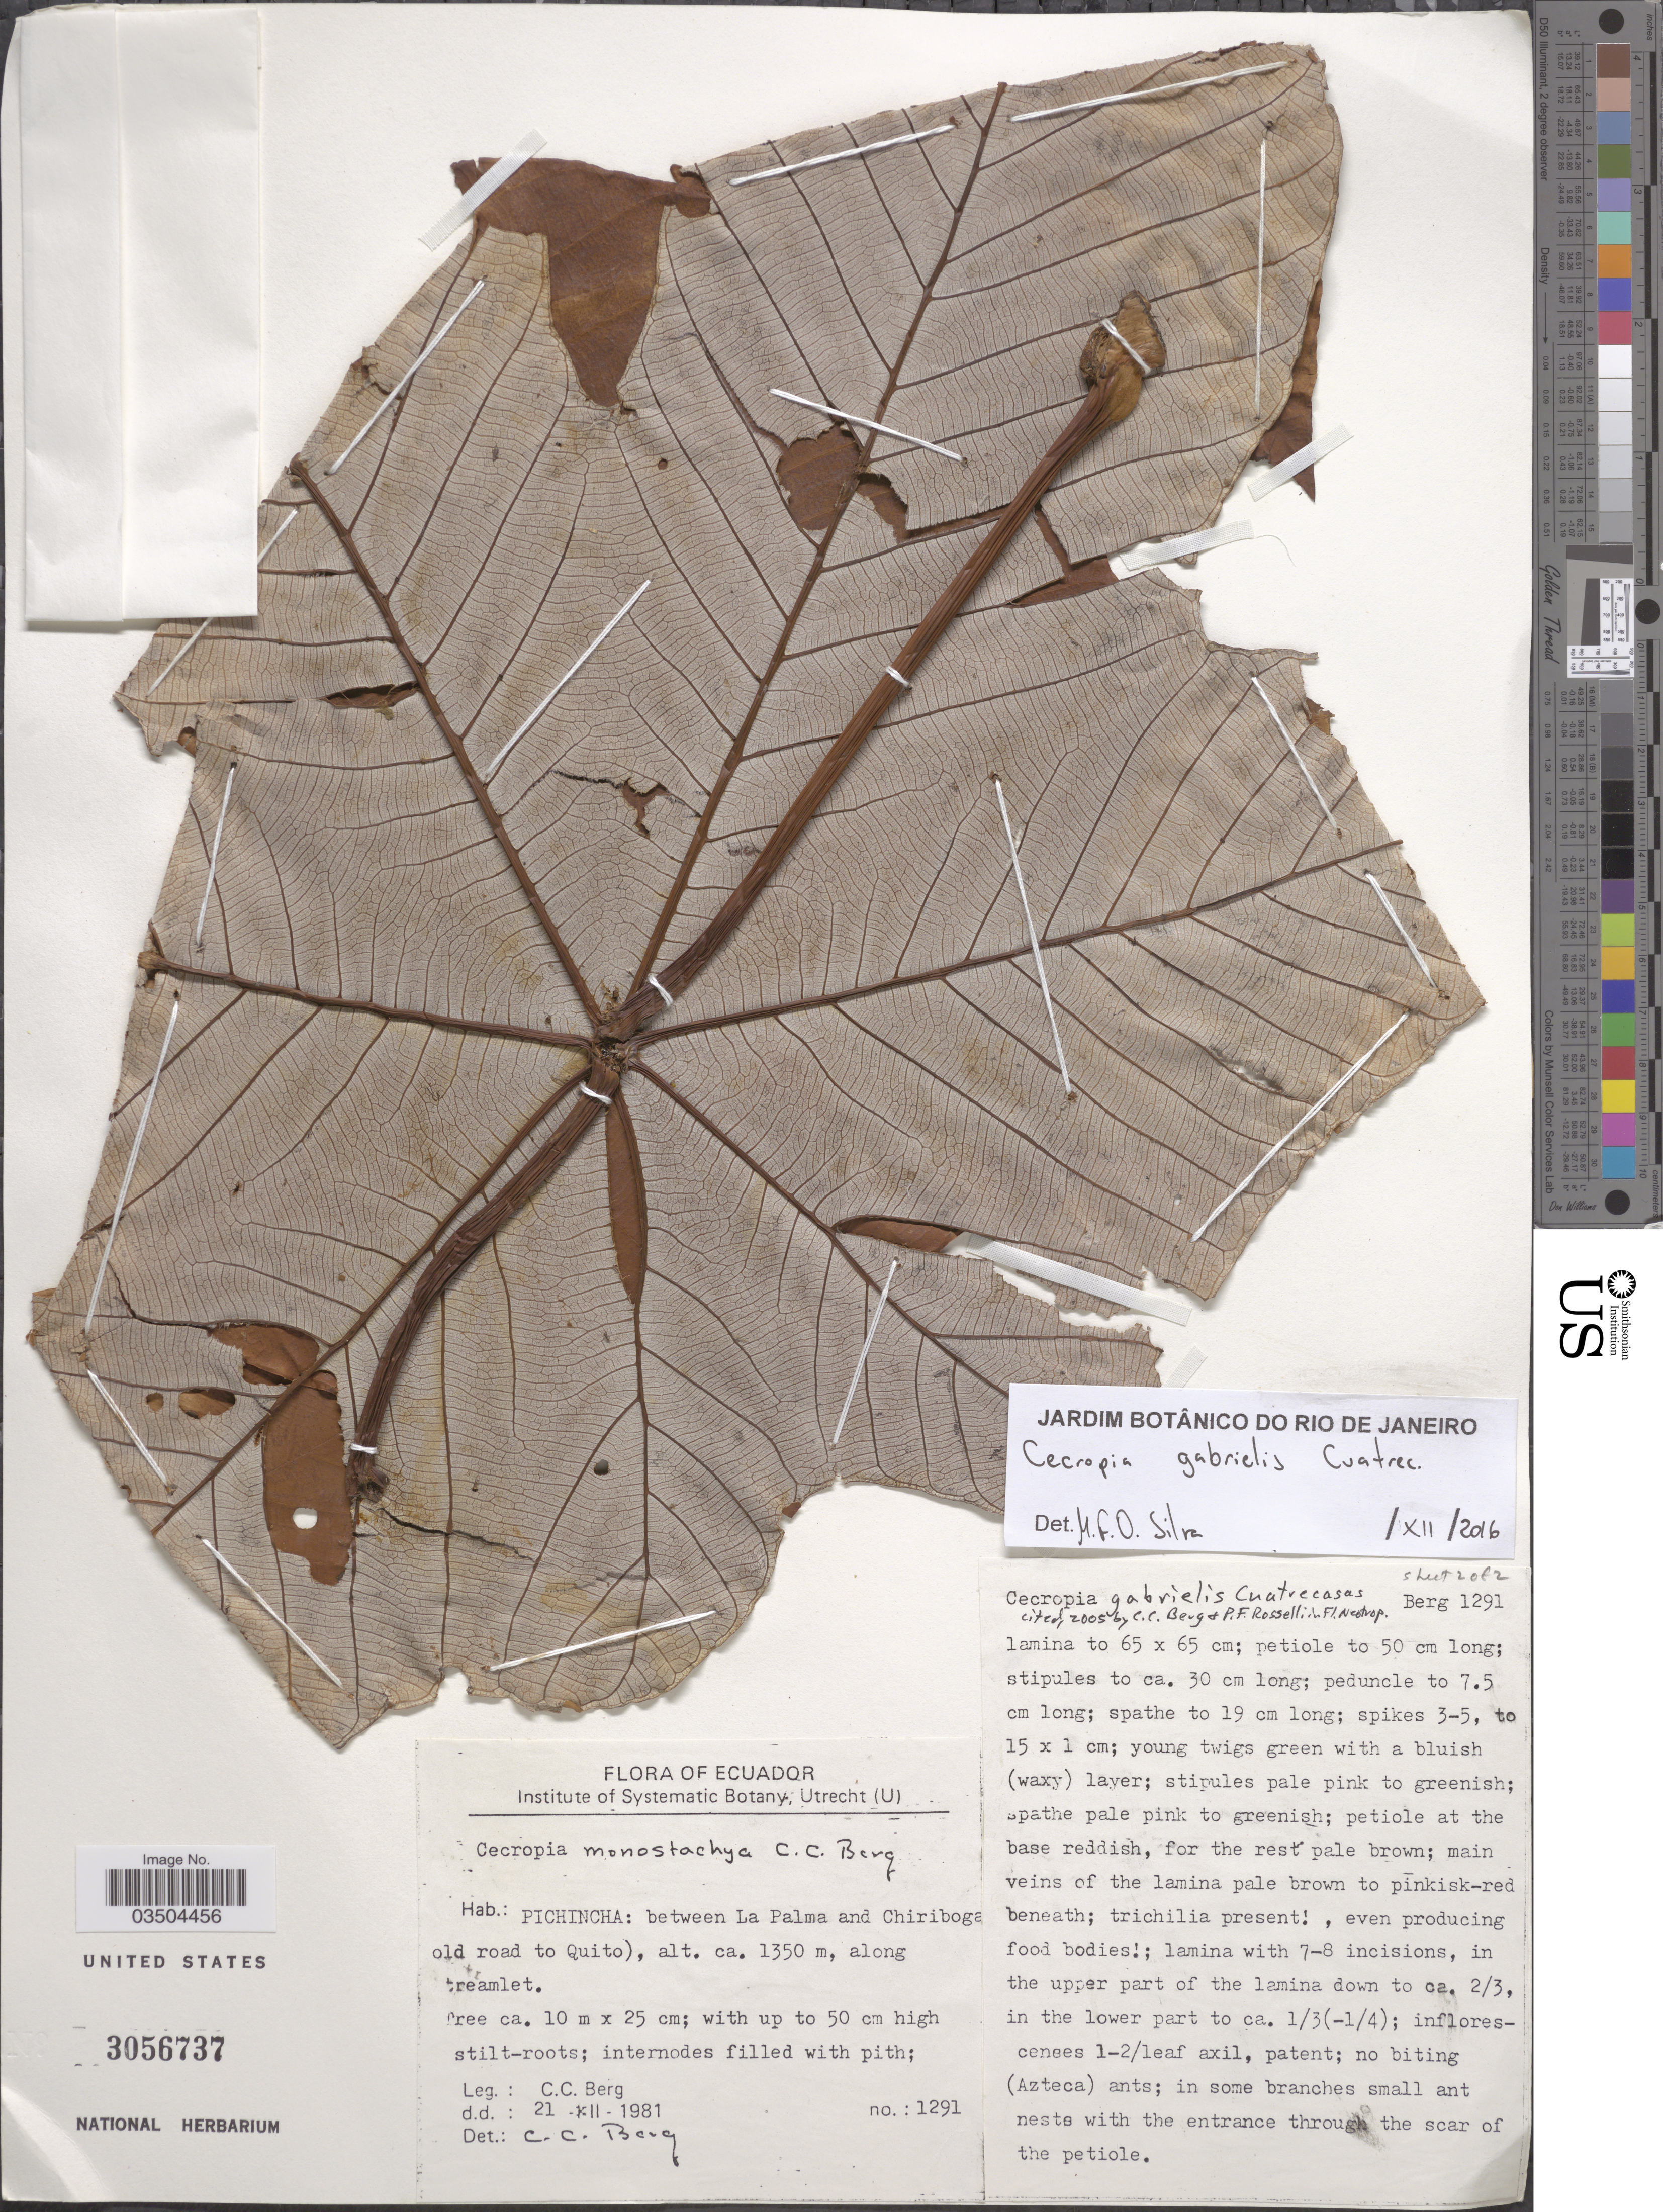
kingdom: Plantae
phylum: Tracheophyta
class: Magnoliopsida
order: Rosales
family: Urticaceae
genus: Cecropia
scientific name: Cecropia gabrielis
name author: Cuatrec.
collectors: C. C. Berg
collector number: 1291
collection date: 1981-12-21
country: Ecuador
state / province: Pichincha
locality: Between La Palma and Chiriboga old road to Quito).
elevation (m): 1350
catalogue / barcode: US 3056737